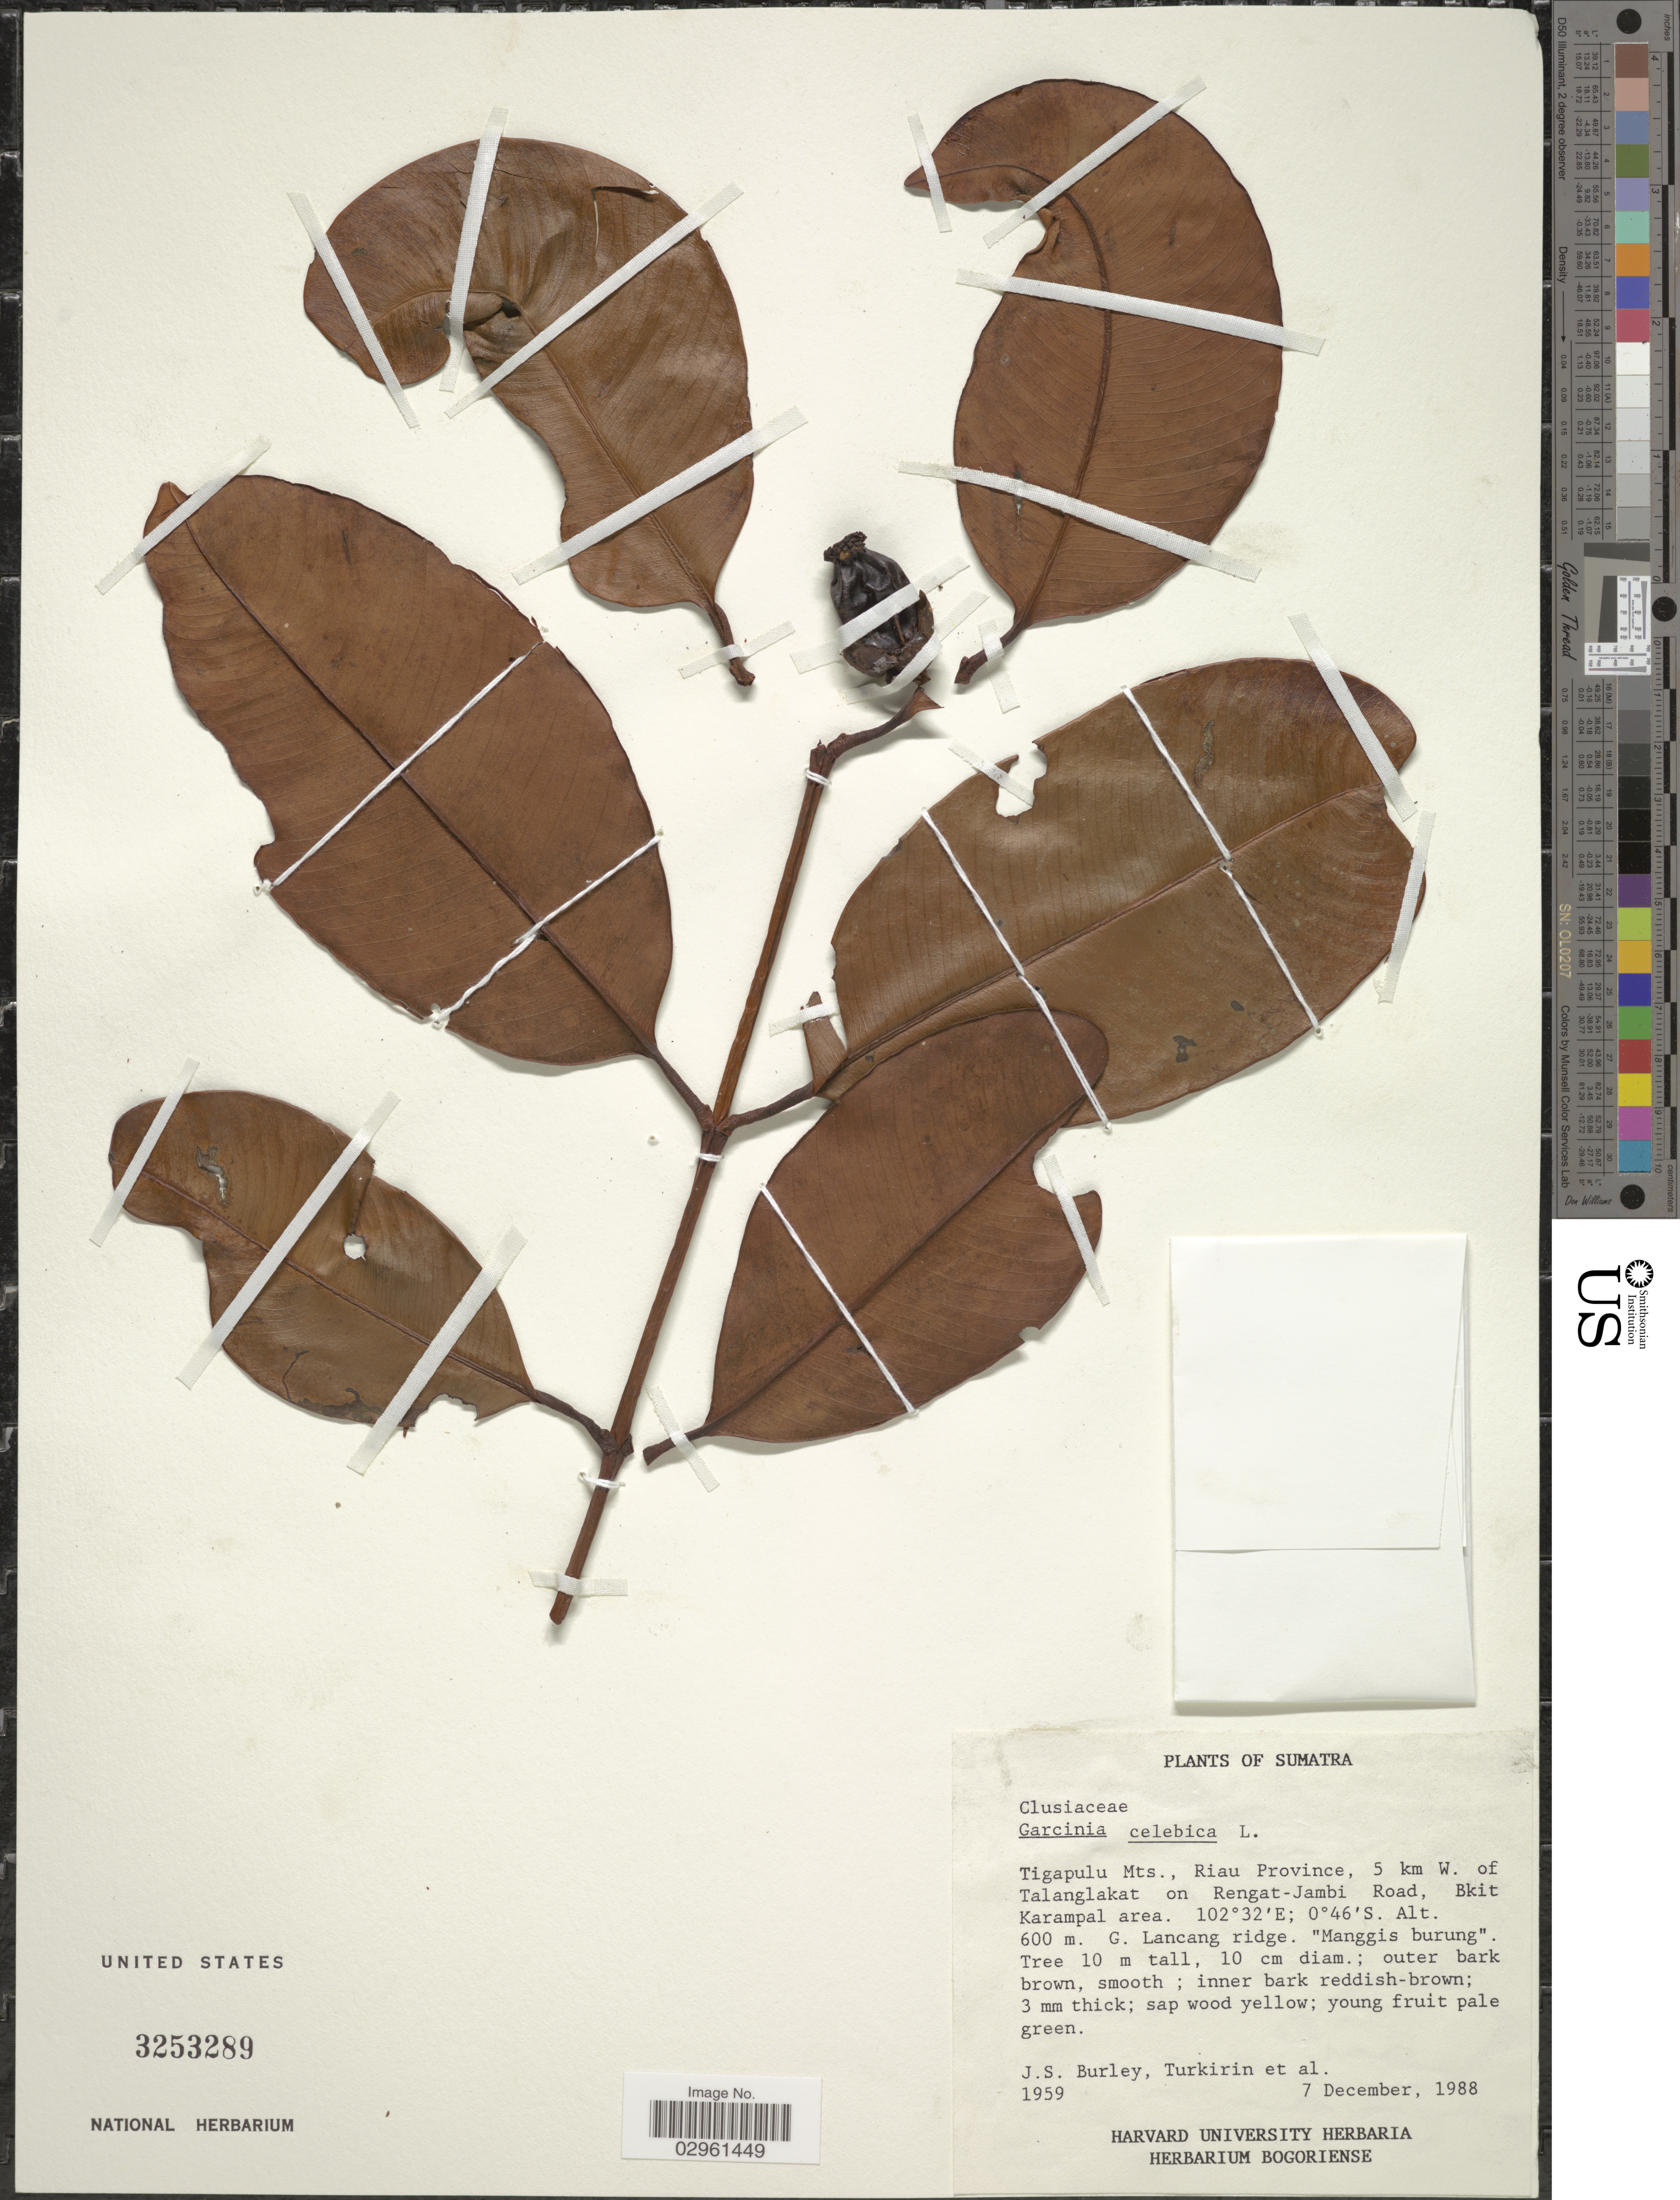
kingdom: Plantae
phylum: Tracheophyta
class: Magnoliopsida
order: Malpighiales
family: Clusiaceae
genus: Garcinia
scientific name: Garcinia celebica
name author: L.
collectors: J. S. Burley, -. Turkirin & et al.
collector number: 1959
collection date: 1988-12-07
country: Indonesia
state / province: Sumatra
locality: Tigapulu Mts., Riau Province, 5 km W. of Talanglakat on Rengat-Jambi Road, Bkit Karampal area.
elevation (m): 600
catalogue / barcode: US 3253289